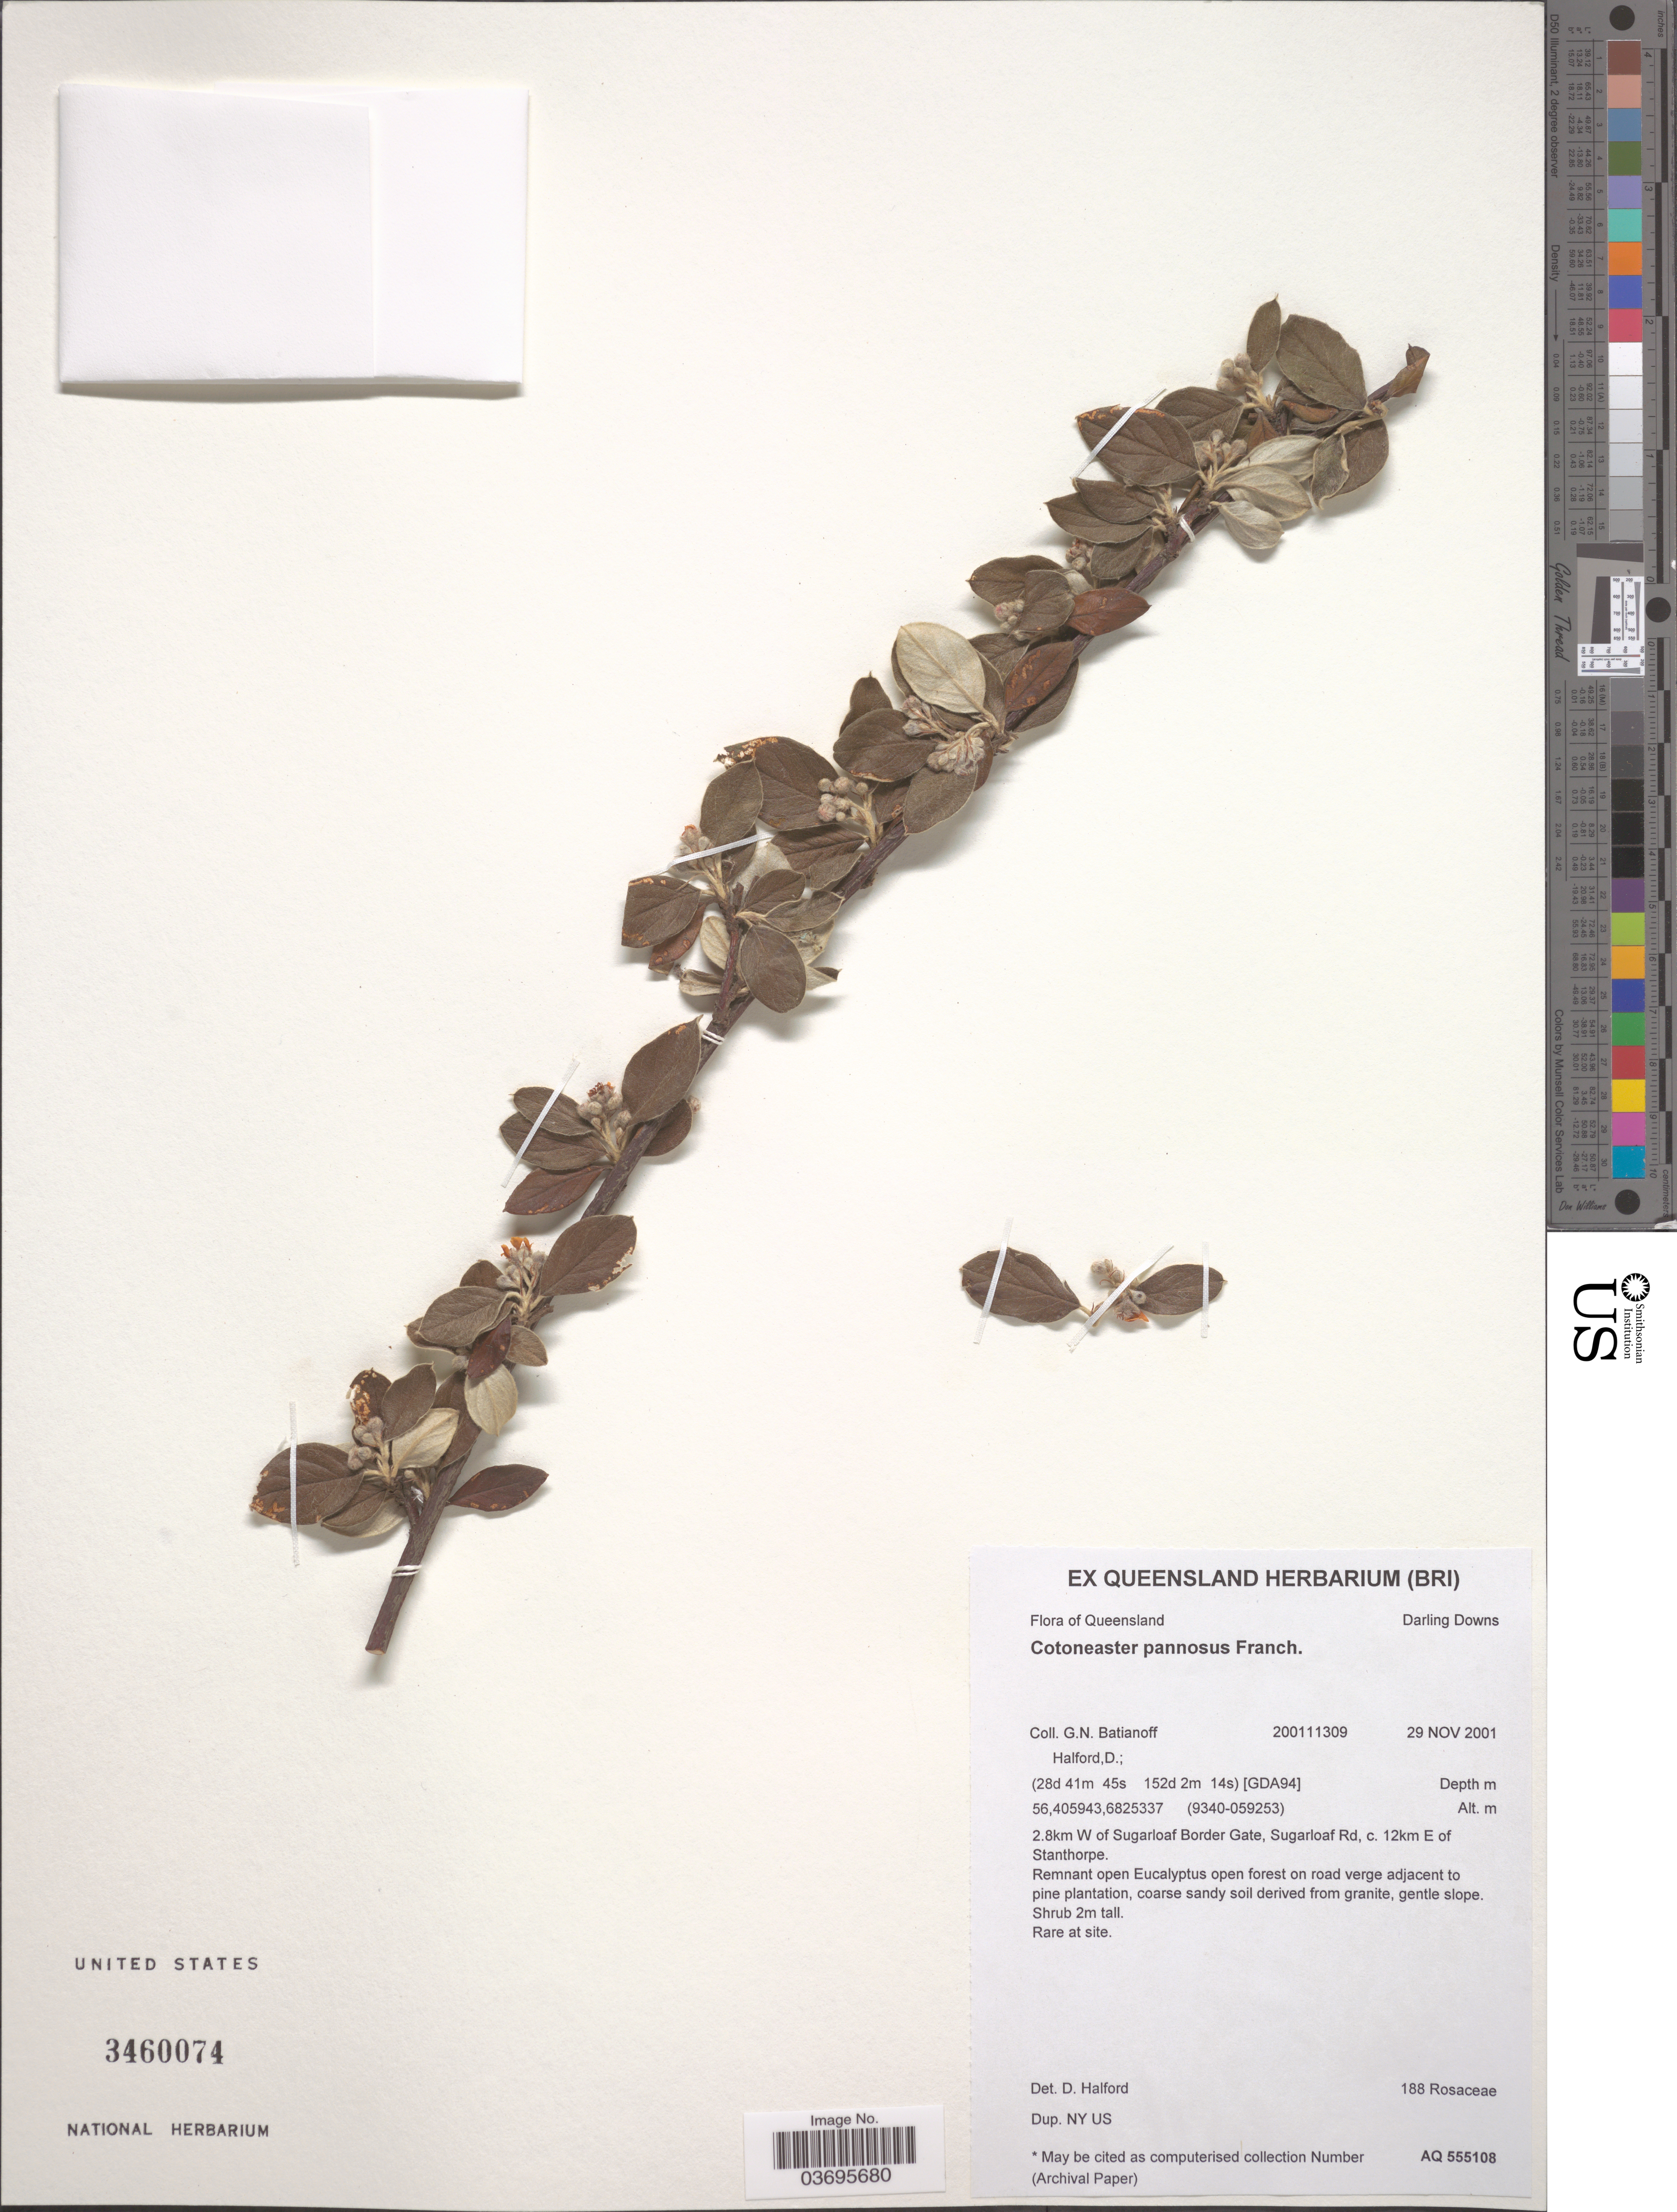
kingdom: Plantae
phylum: Tracheophyta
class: Magnoliopsida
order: Rosales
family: Rosaceae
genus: Cotoneaster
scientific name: Cotoneaster pannosus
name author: Franch.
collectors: G. Batianoff & D. A. Halford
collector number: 200111309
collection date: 2001-11-29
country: Australia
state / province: Queensland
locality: [GDA94]. 2.8km W of Sugarloaf Border Gate, Sugarloaf Rd, c. 12 km E of Stanthorpe.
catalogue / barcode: US 3460074